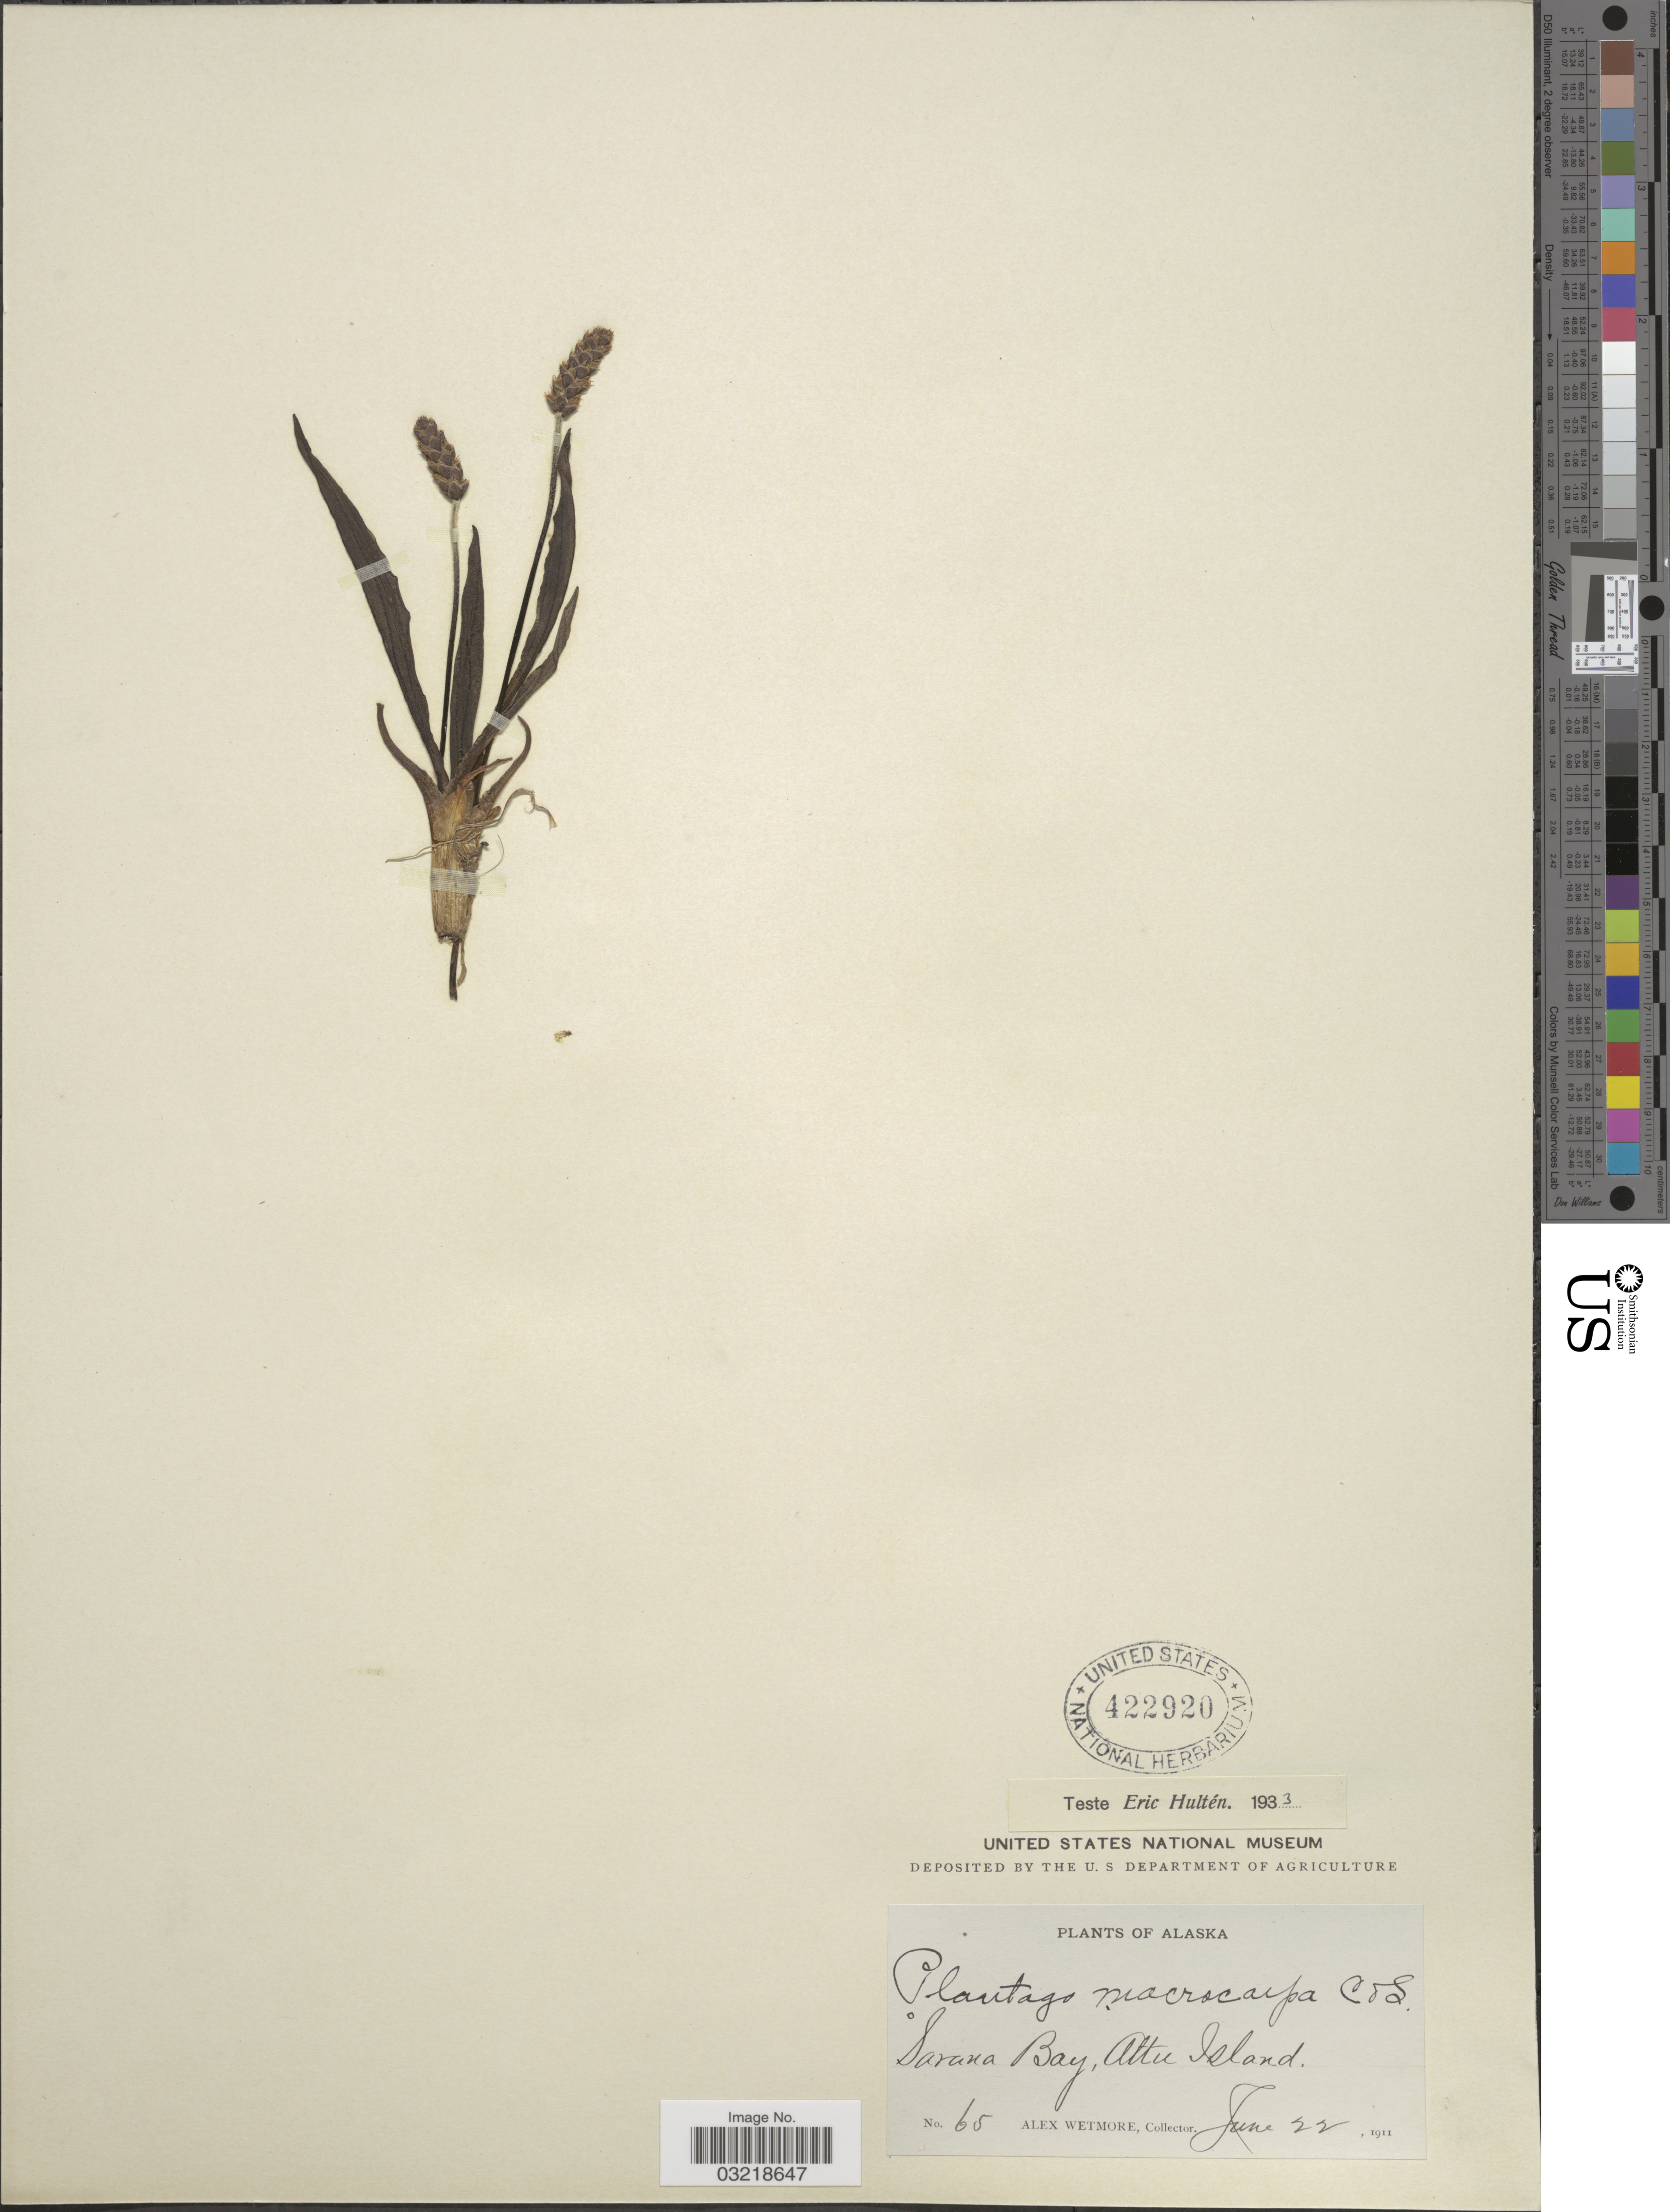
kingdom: Plantae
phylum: Tracheophyta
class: Magnoliopsida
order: Lamiales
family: Plantaginaceae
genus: Plantago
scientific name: Plantago macrocarpa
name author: Cham. & Schltdl.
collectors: A. Wetmore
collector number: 65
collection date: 1911-06-22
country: United States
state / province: Alaska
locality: Savana Bay, Attu Island.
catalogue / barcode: US 422920